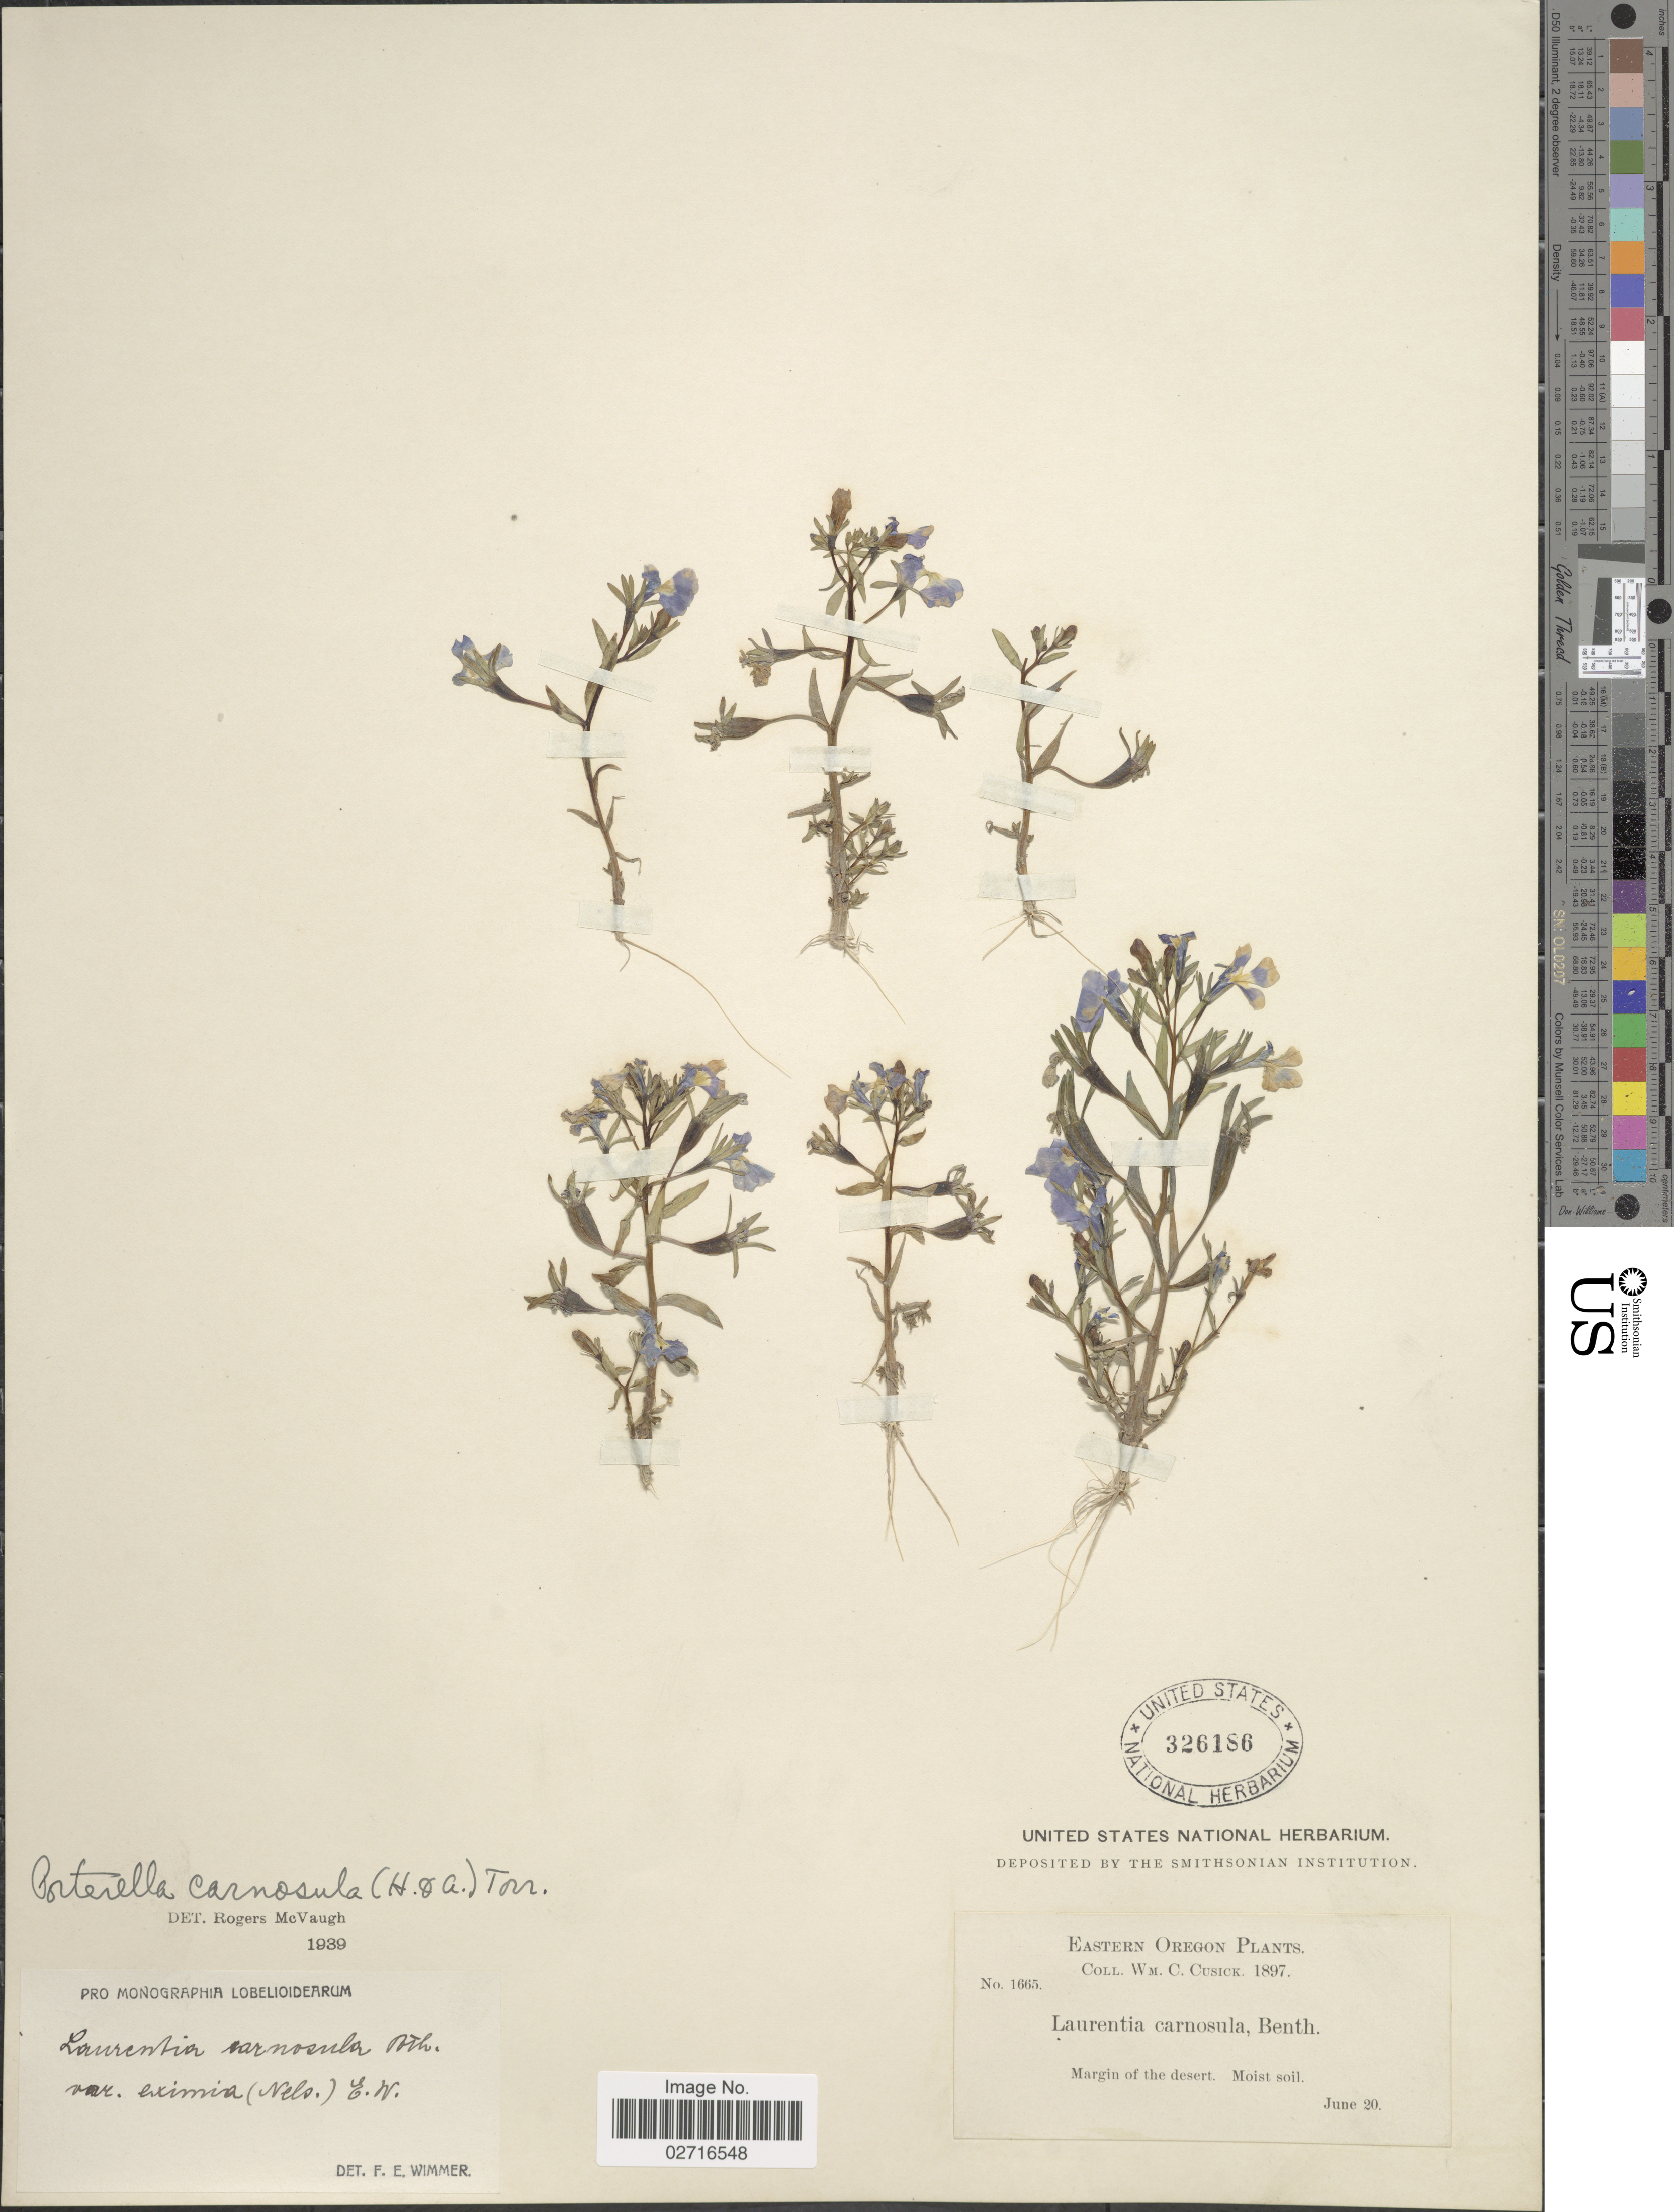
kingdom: Plantae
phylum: Tracheophyta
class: Magnoliopsida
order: Asterales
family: Campanulaceae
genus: Laurentia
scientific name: Laurentia carnosula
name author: (Hook. & Arn.) Benth. ex A. Gray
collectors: W. C. Cusick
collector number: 1665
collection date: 1897-06-20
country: United States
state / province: Oregon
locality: Eastern Oregon, Margin of the desert.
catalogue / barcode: US 326186